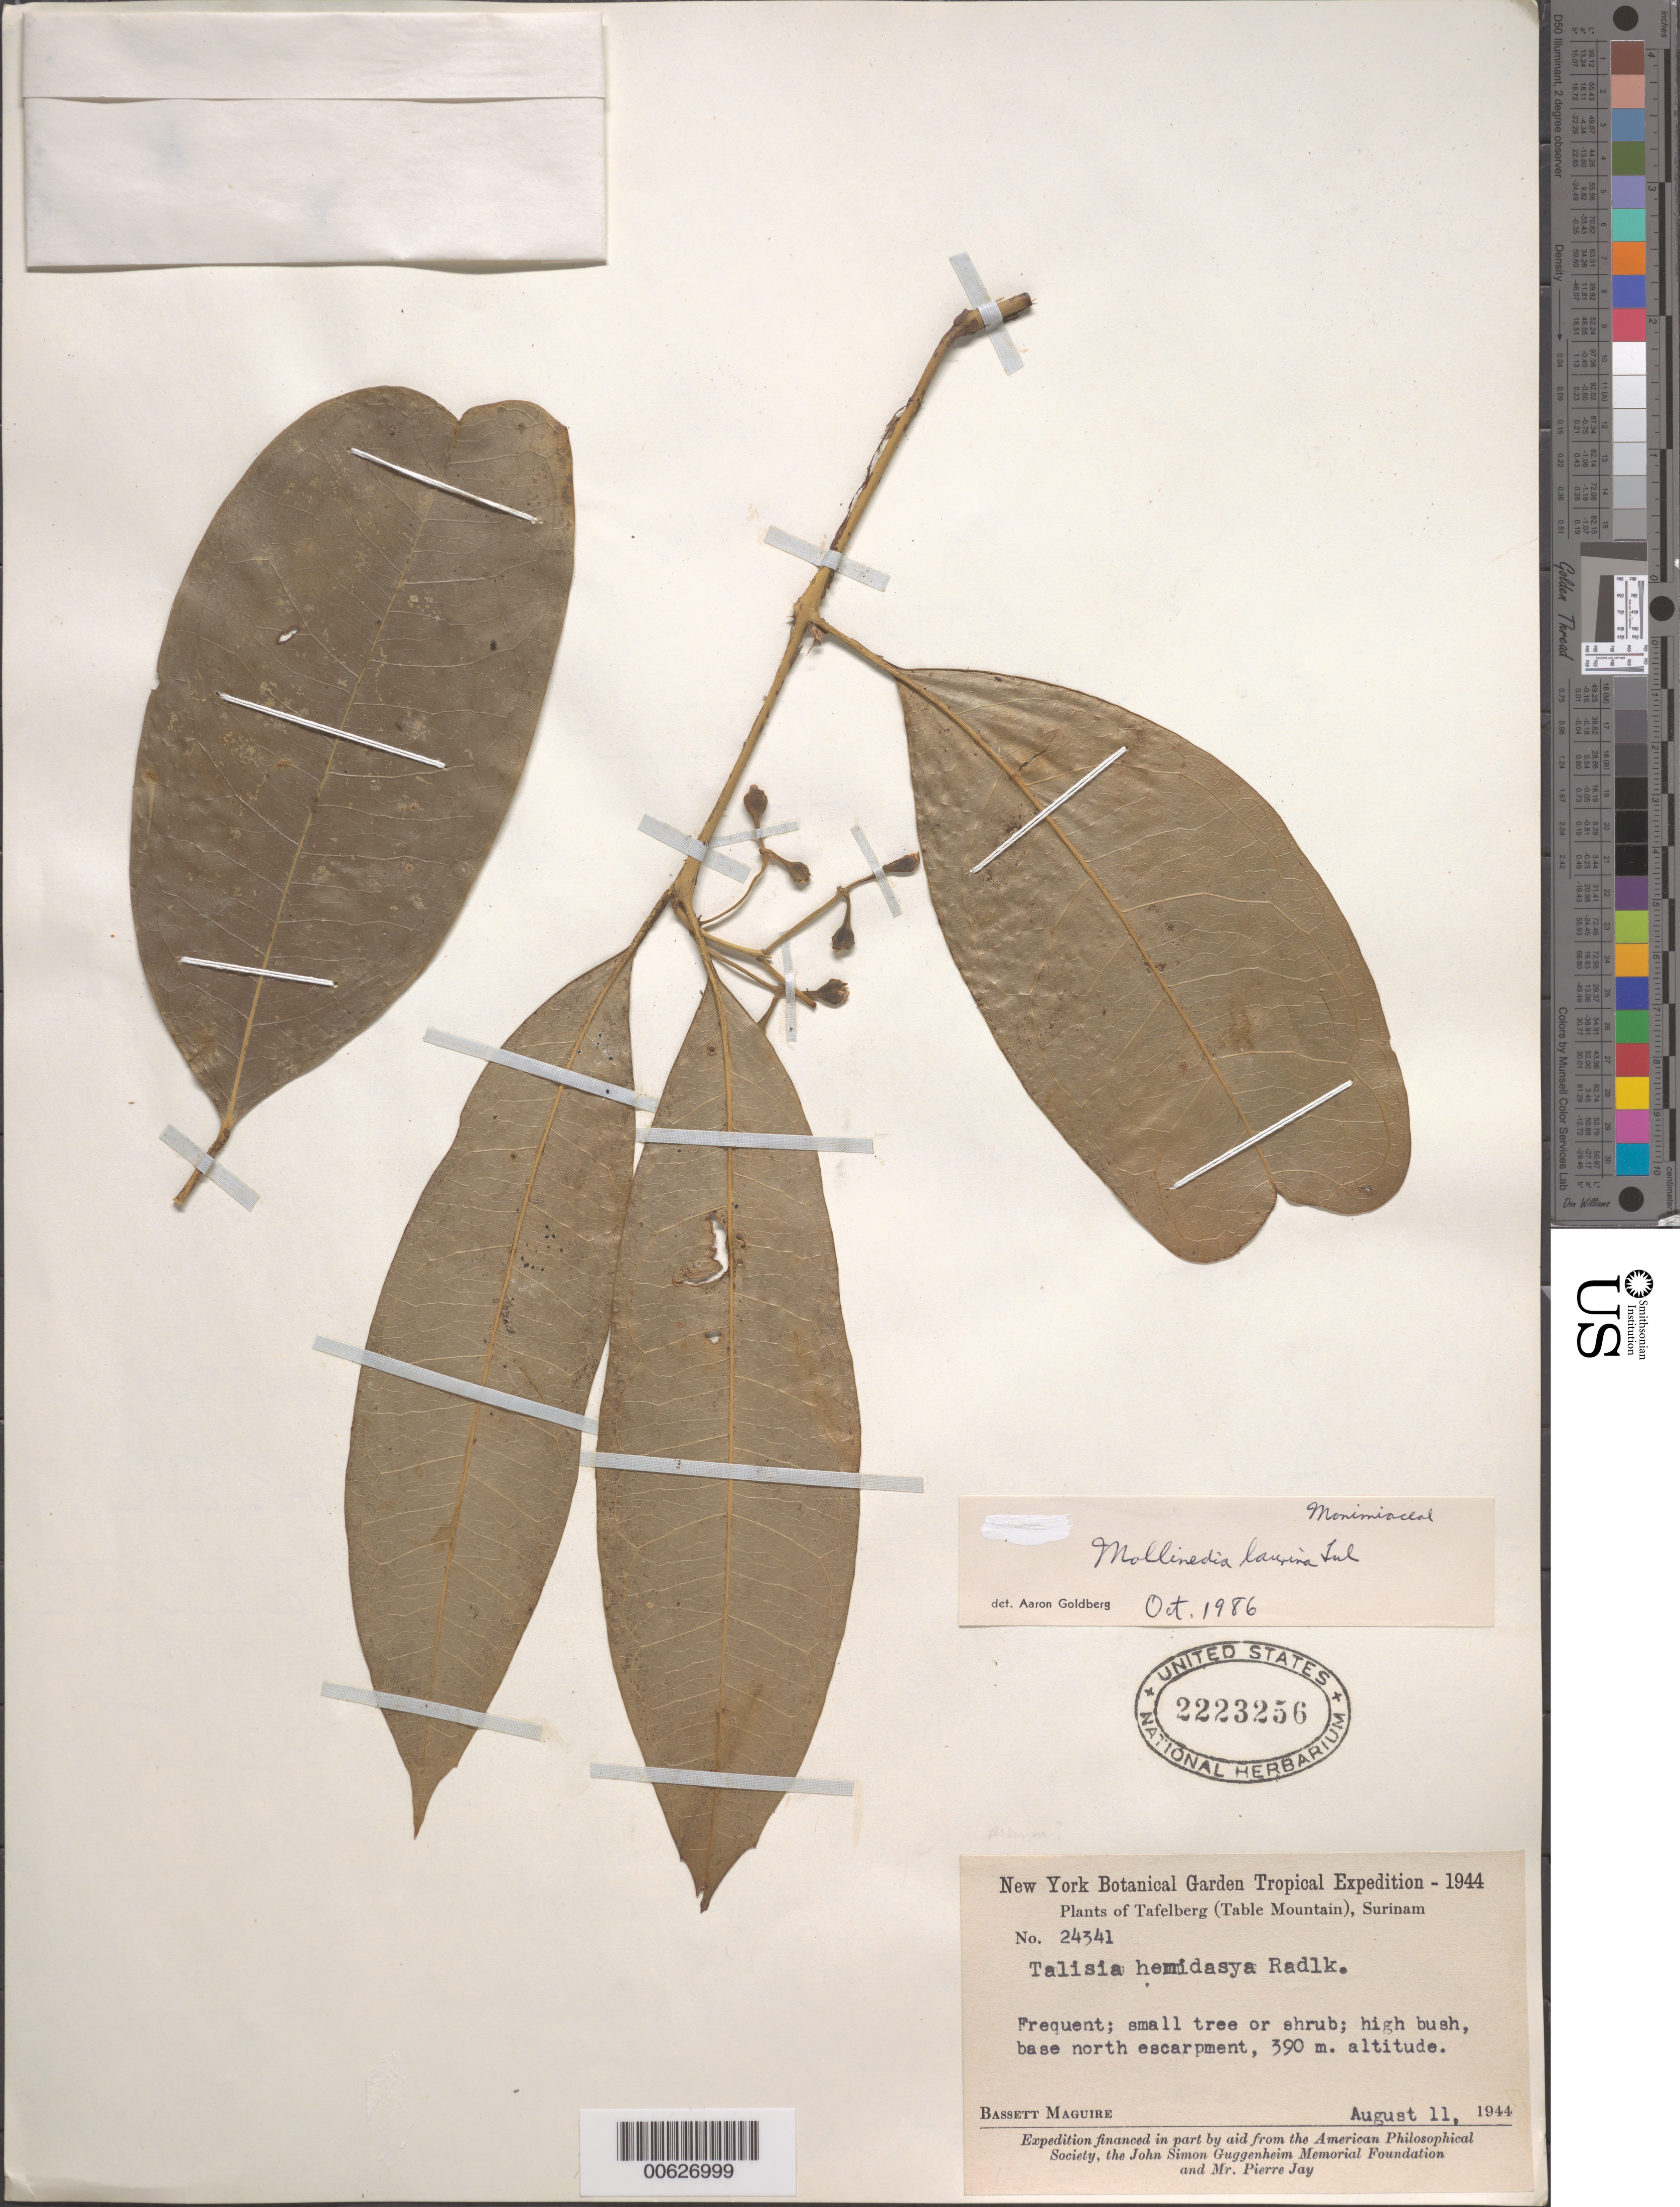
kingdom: Plantae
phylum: Tracheophyta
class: Magnoliopsida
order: Laurales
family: Monimiaceae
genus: Mollinedia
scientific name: Mollinedia laurina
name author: Tul.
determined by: Goldberg, Aaron, (US), NMNH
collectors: B. Maguire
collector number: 24341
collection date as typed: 11-Aug-44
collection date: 1944-08-11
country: Suriname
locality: Tafelberg (Table Mountain), north escarpment base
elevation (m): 390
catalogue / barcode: US 2223256